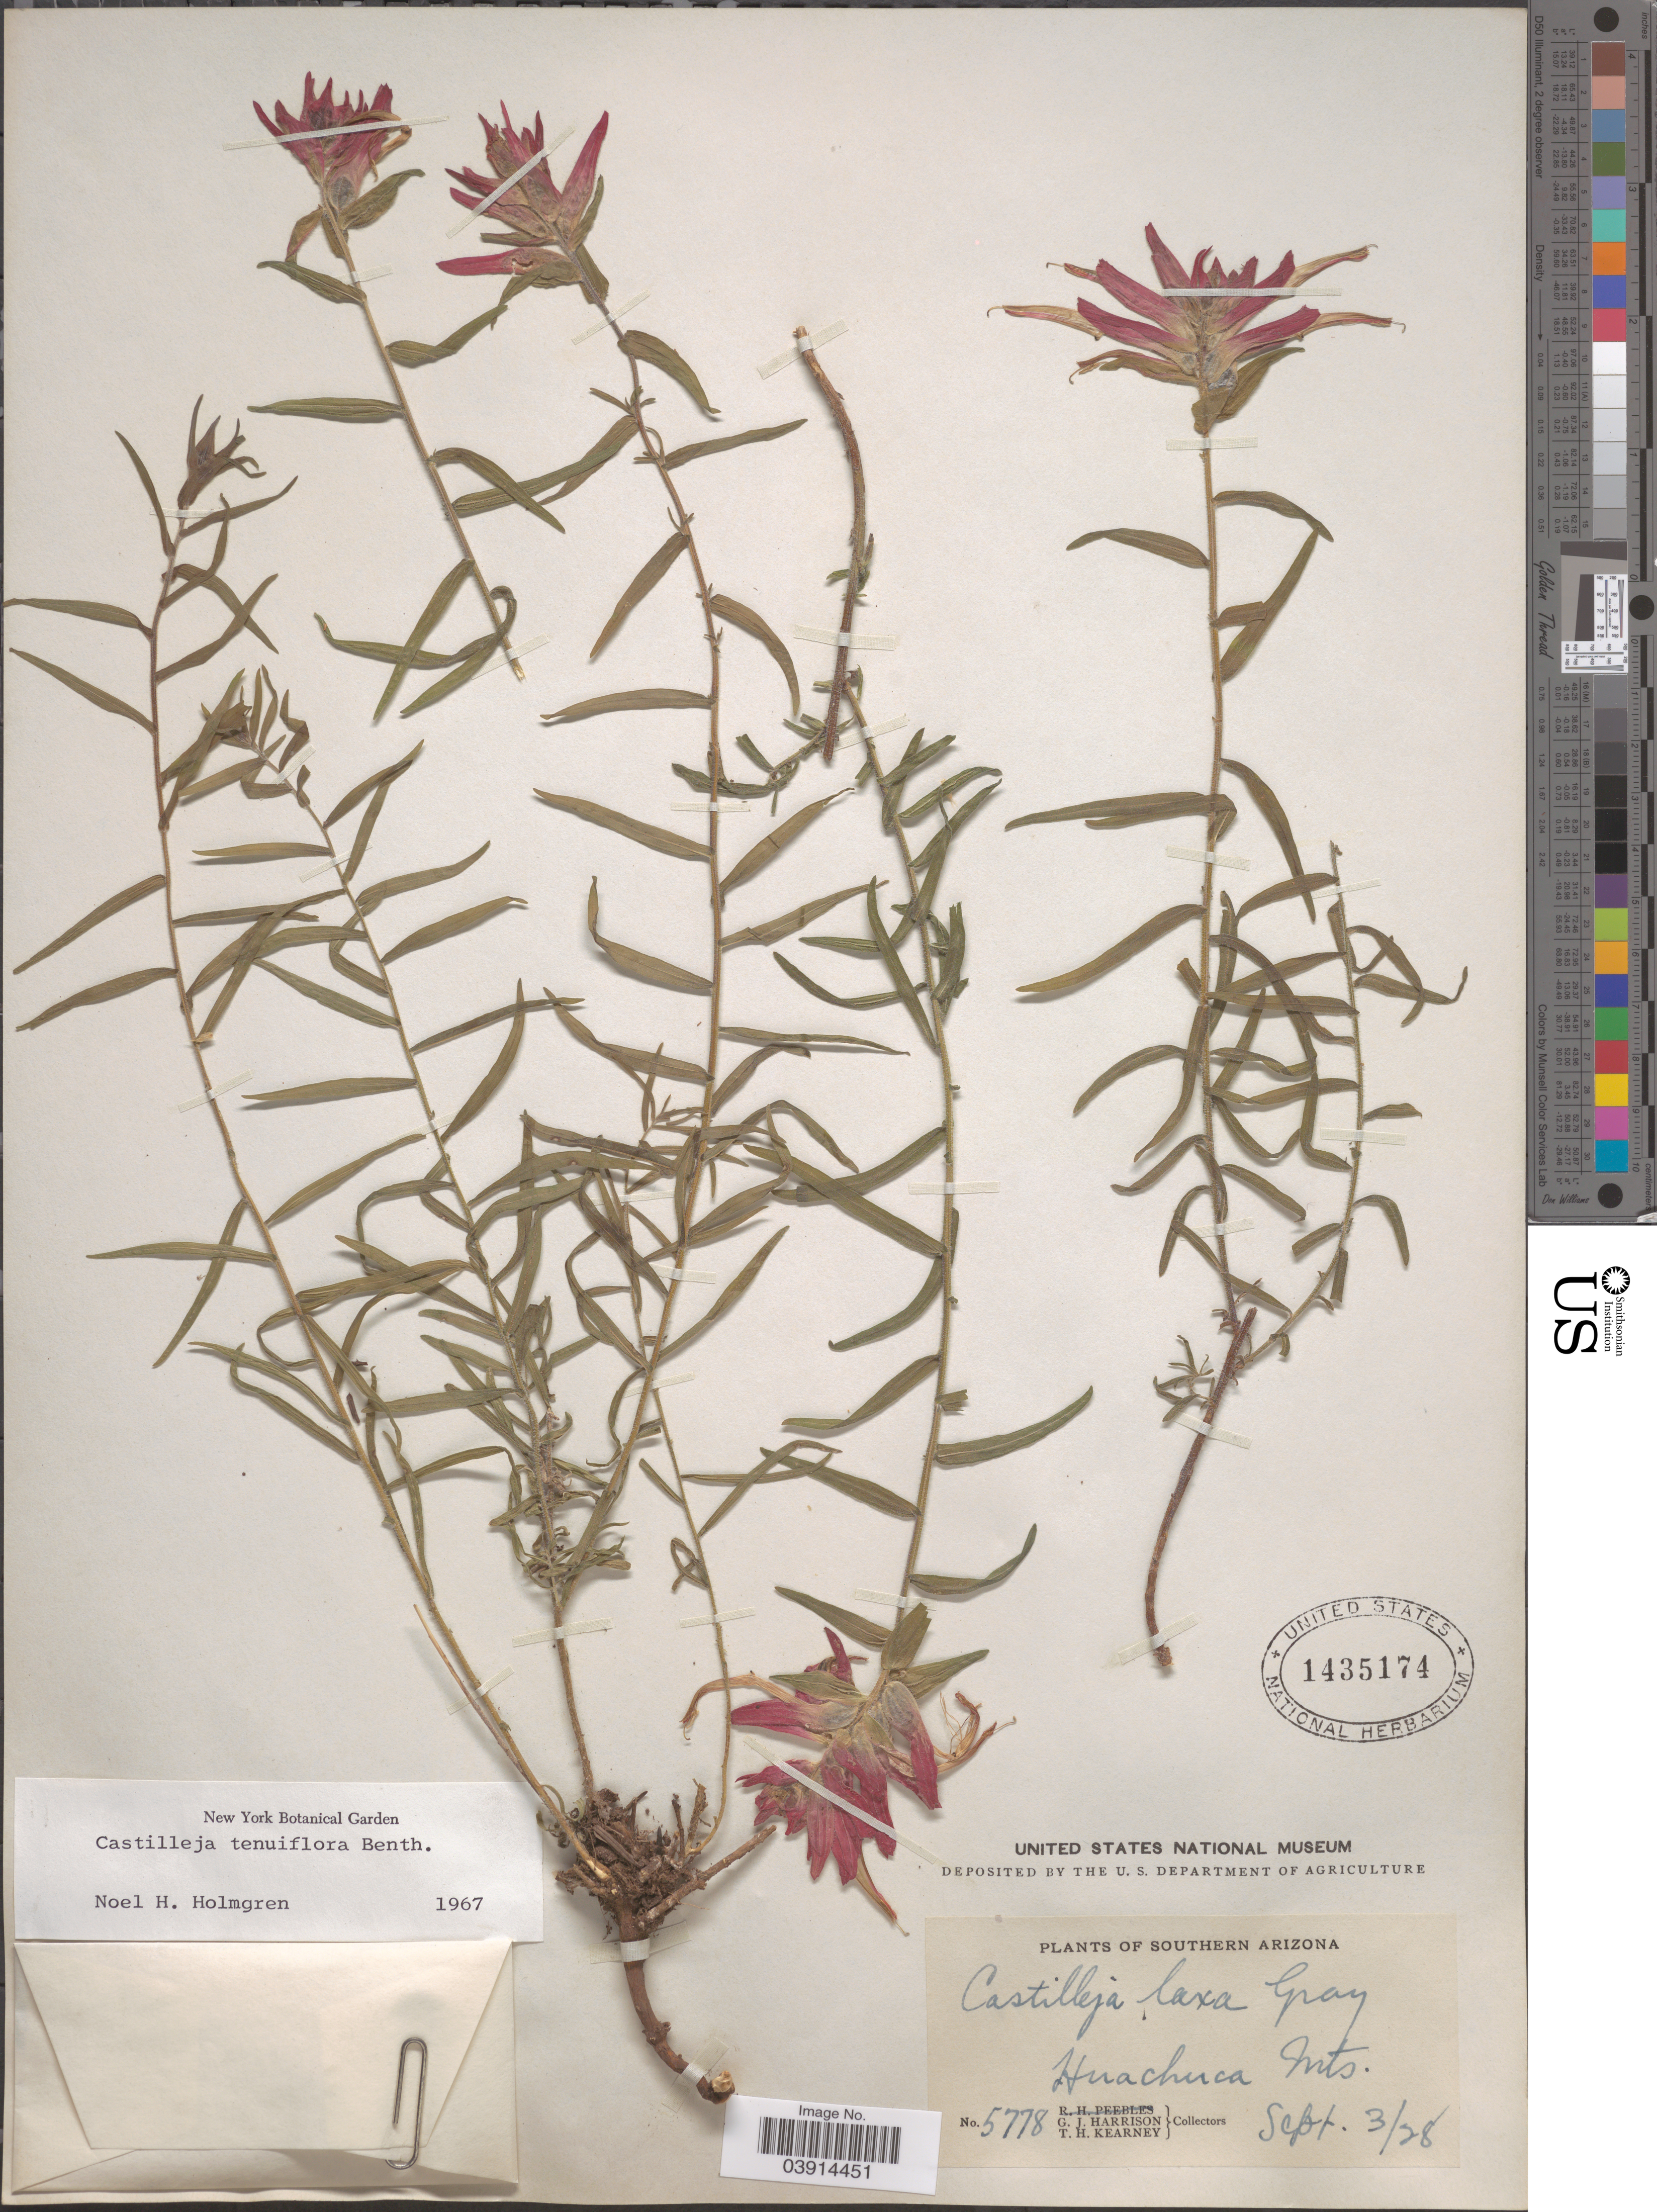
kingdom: Plantae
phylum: Tracheophyta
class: Magnoliopsida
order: Lamiales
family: Orobanchaceae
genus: Castilleja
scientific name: Castilleja tenuiflora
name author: Benth.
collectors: G. J. Harrison & T. H. Kearney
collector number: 5778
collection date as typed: Transcribed d/m/y: 3/9/28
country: United States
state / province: Arizona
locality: Southern Arizona. Huachuca Mts.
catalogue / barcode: US 1435174